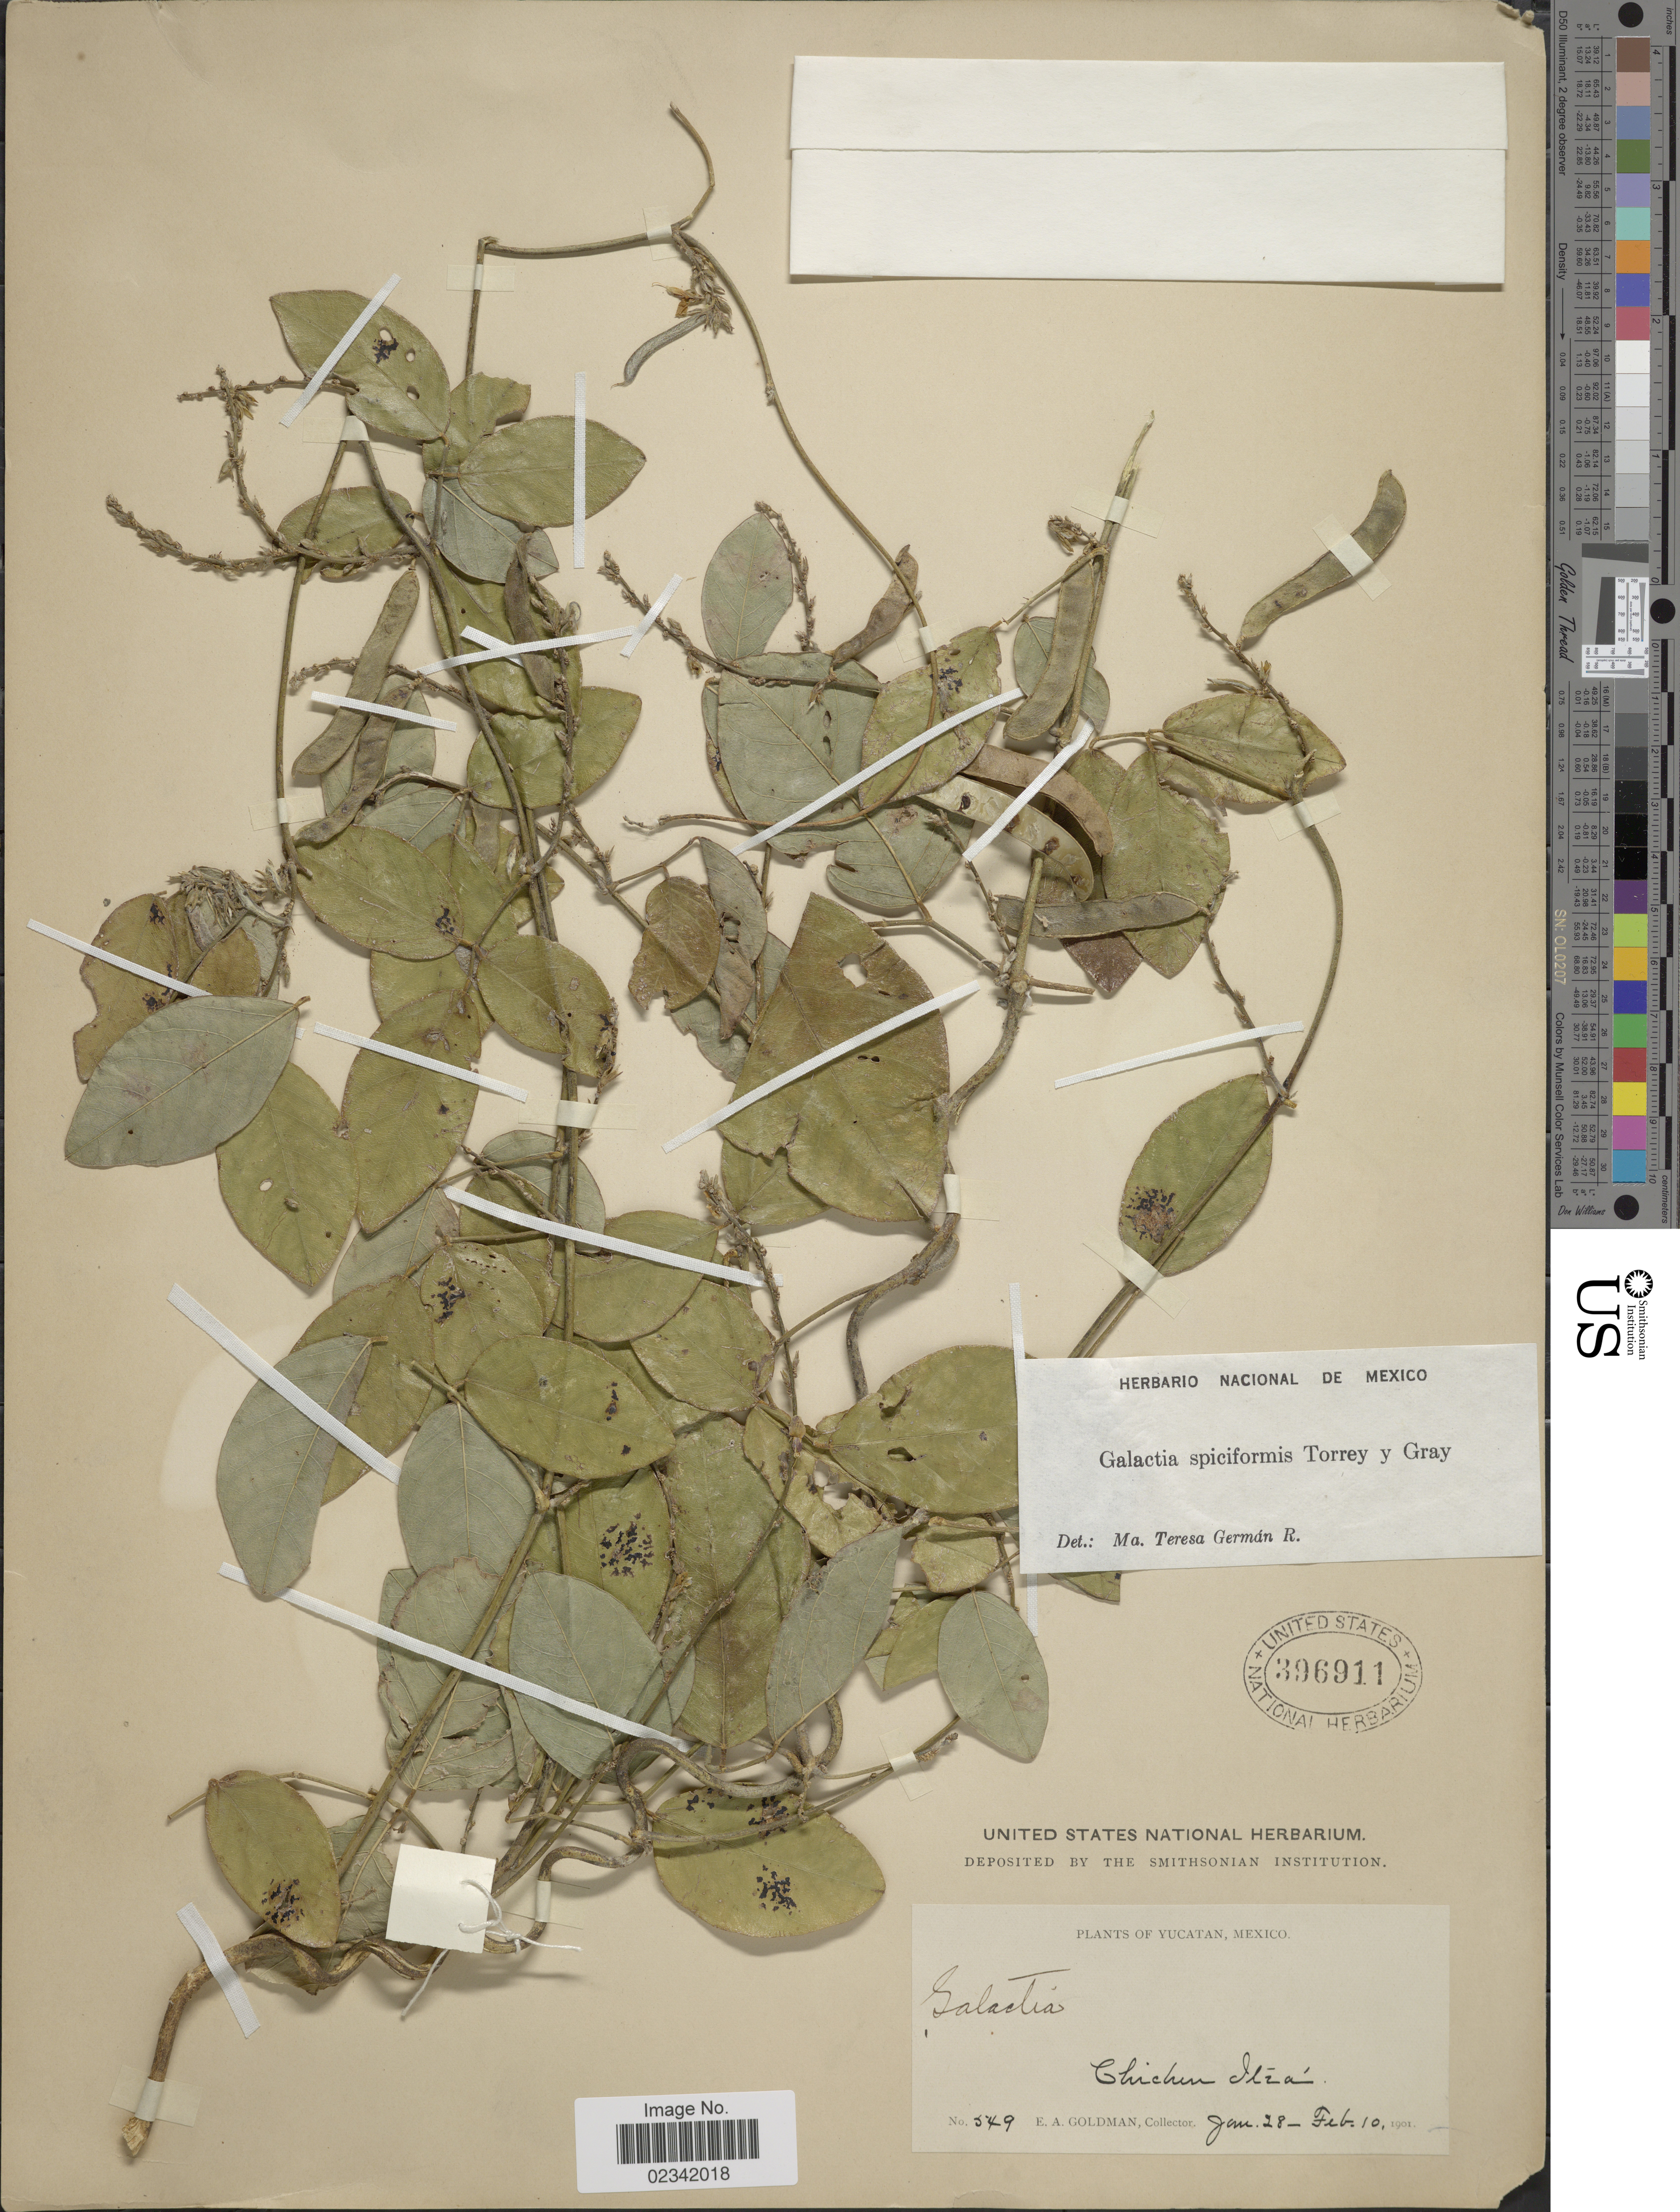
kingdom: Plantae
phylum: Tracheophyta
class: Magnoliopsida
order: Fabales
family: Fabaceae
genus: Galactia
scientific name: Galactia spiciformis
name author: Torr. & A. Gray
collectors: E. A. Goldman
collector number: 549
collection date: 1901-01-28/1901-02-10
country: Mexico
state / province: Yucatán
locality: Yucatan, Mexico, Chichin Itza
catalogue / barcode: US 396911